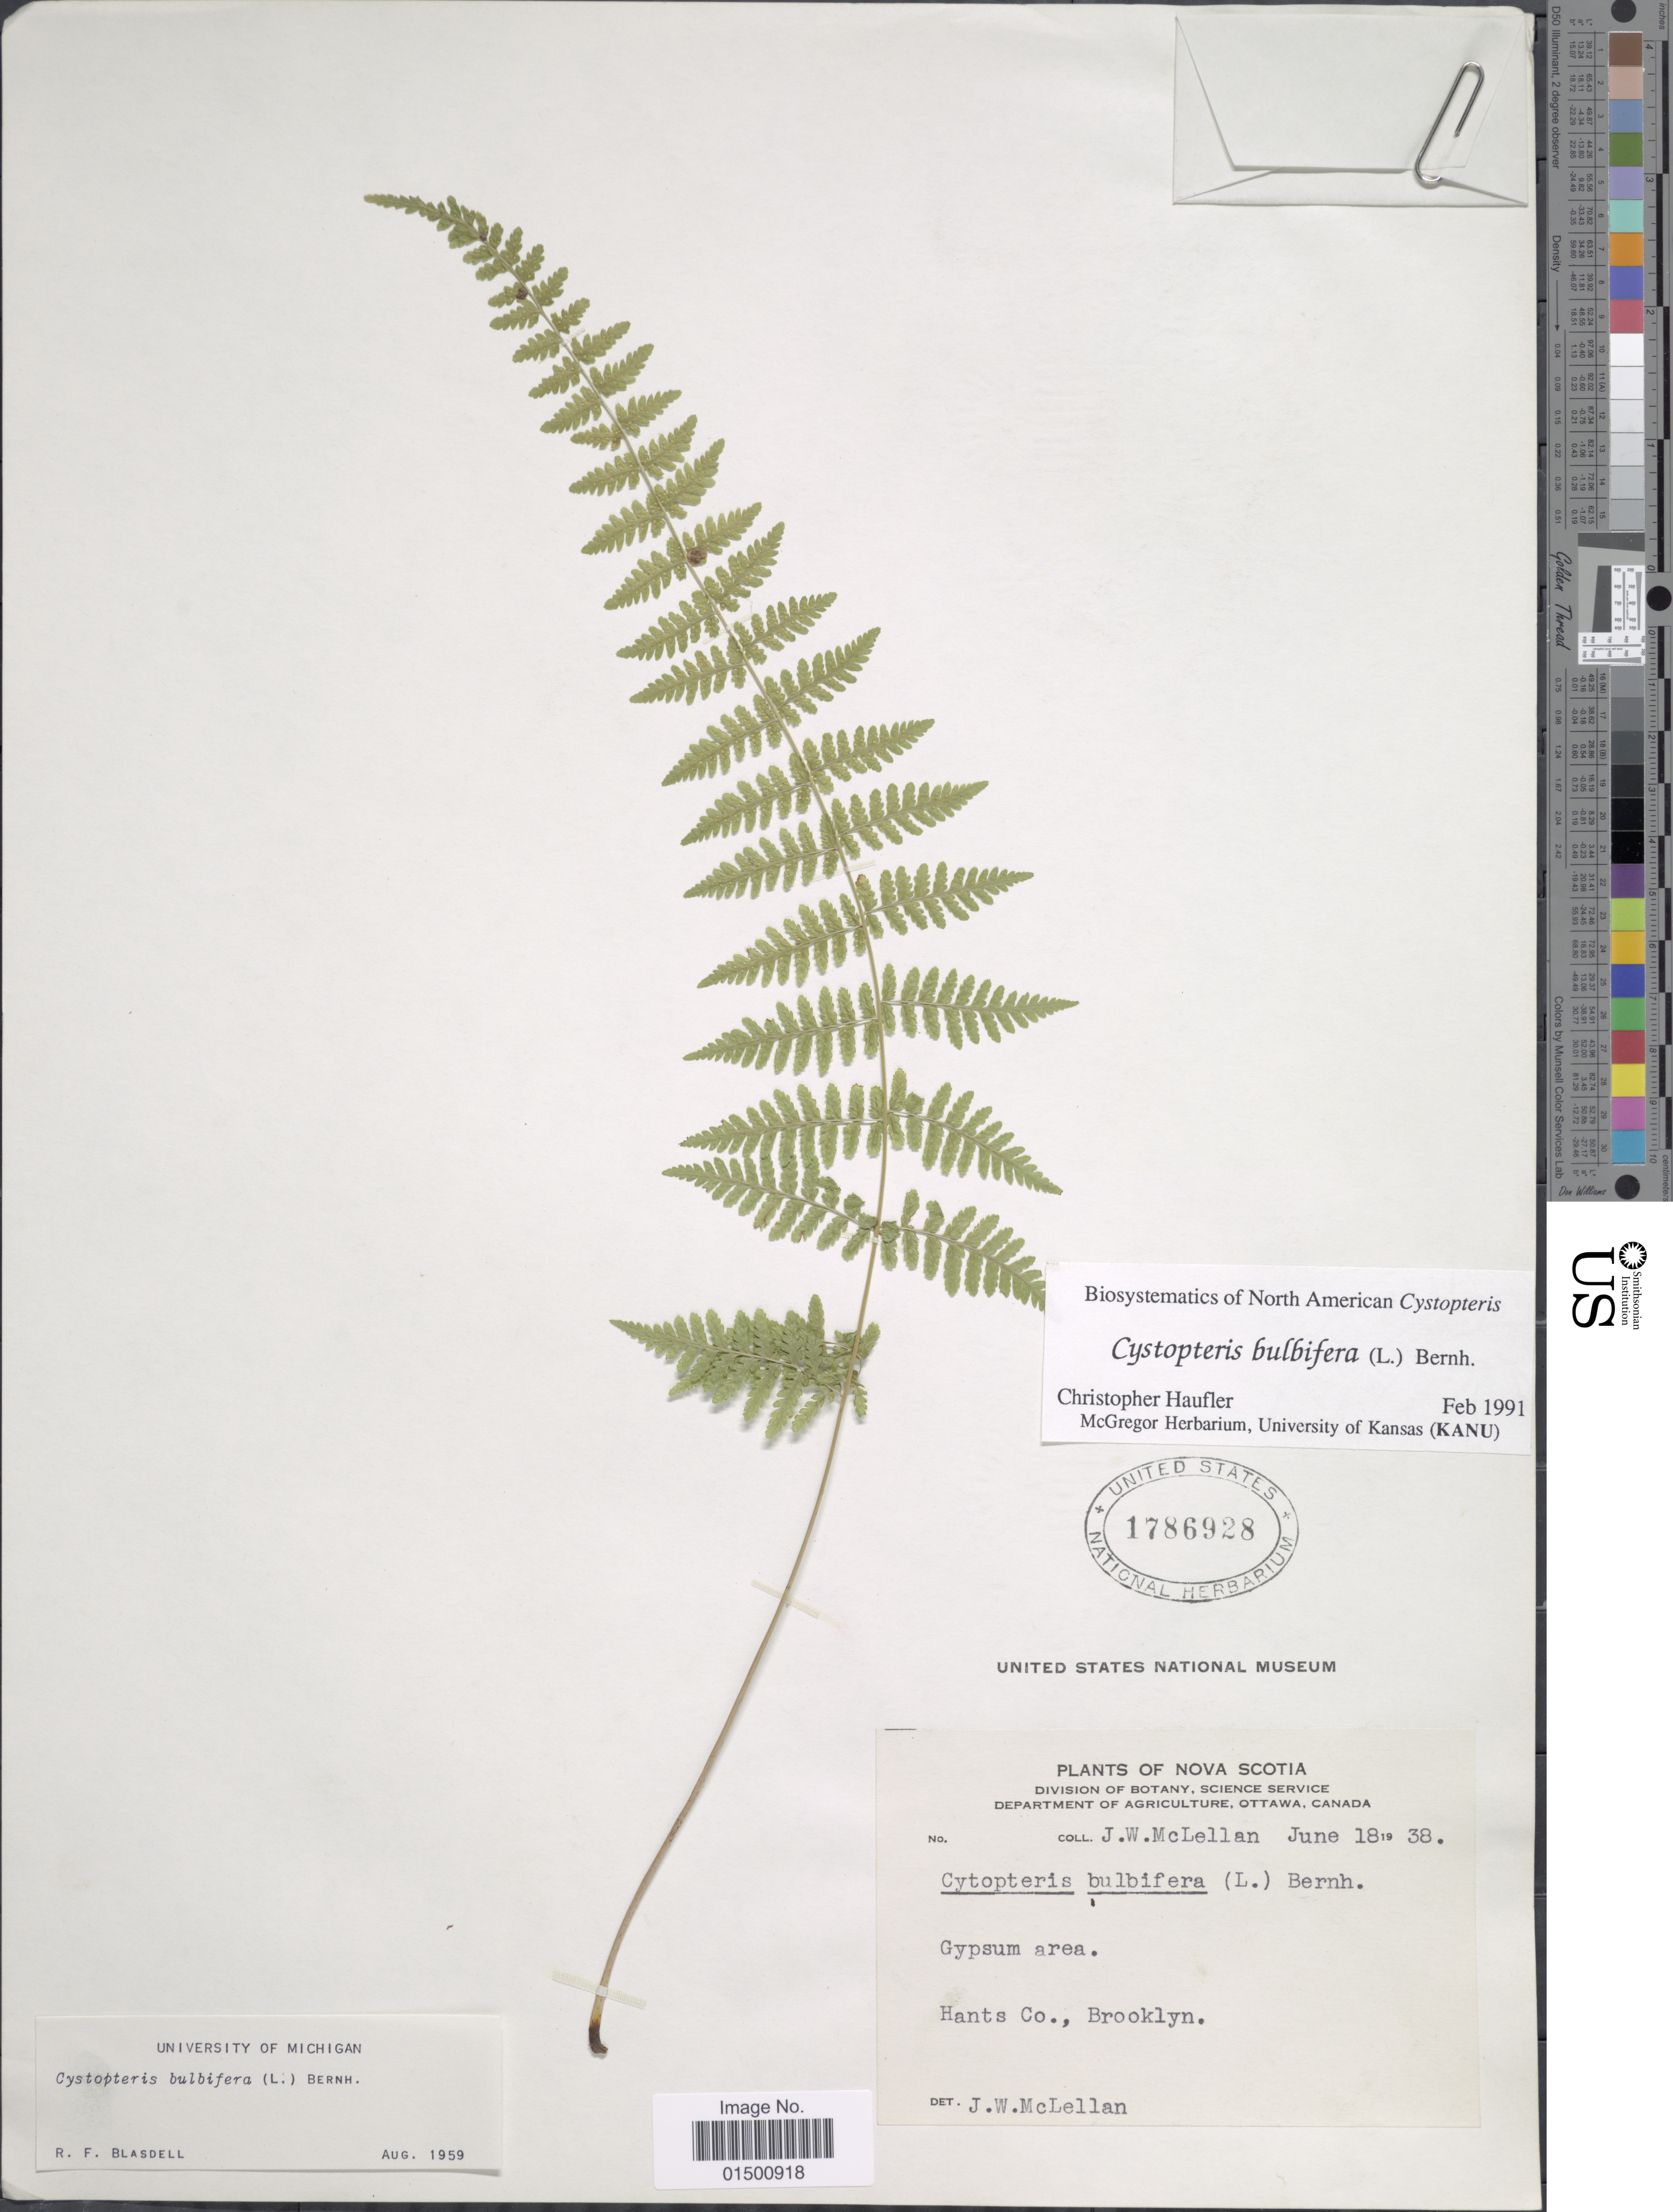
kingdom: Plantae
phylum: Tracheophyta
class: Polypodiopsida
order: Polypodiales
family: Cystopteridaceae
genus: Cystopteris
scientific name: Cystopteris bulbifera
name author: (L.) Bernh.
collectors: J. McLellan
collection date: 1938-06-18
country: Canada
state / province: Nova Scotia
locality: Gypsum area, Hants Co., Brooklyn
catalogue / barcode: US 1786928